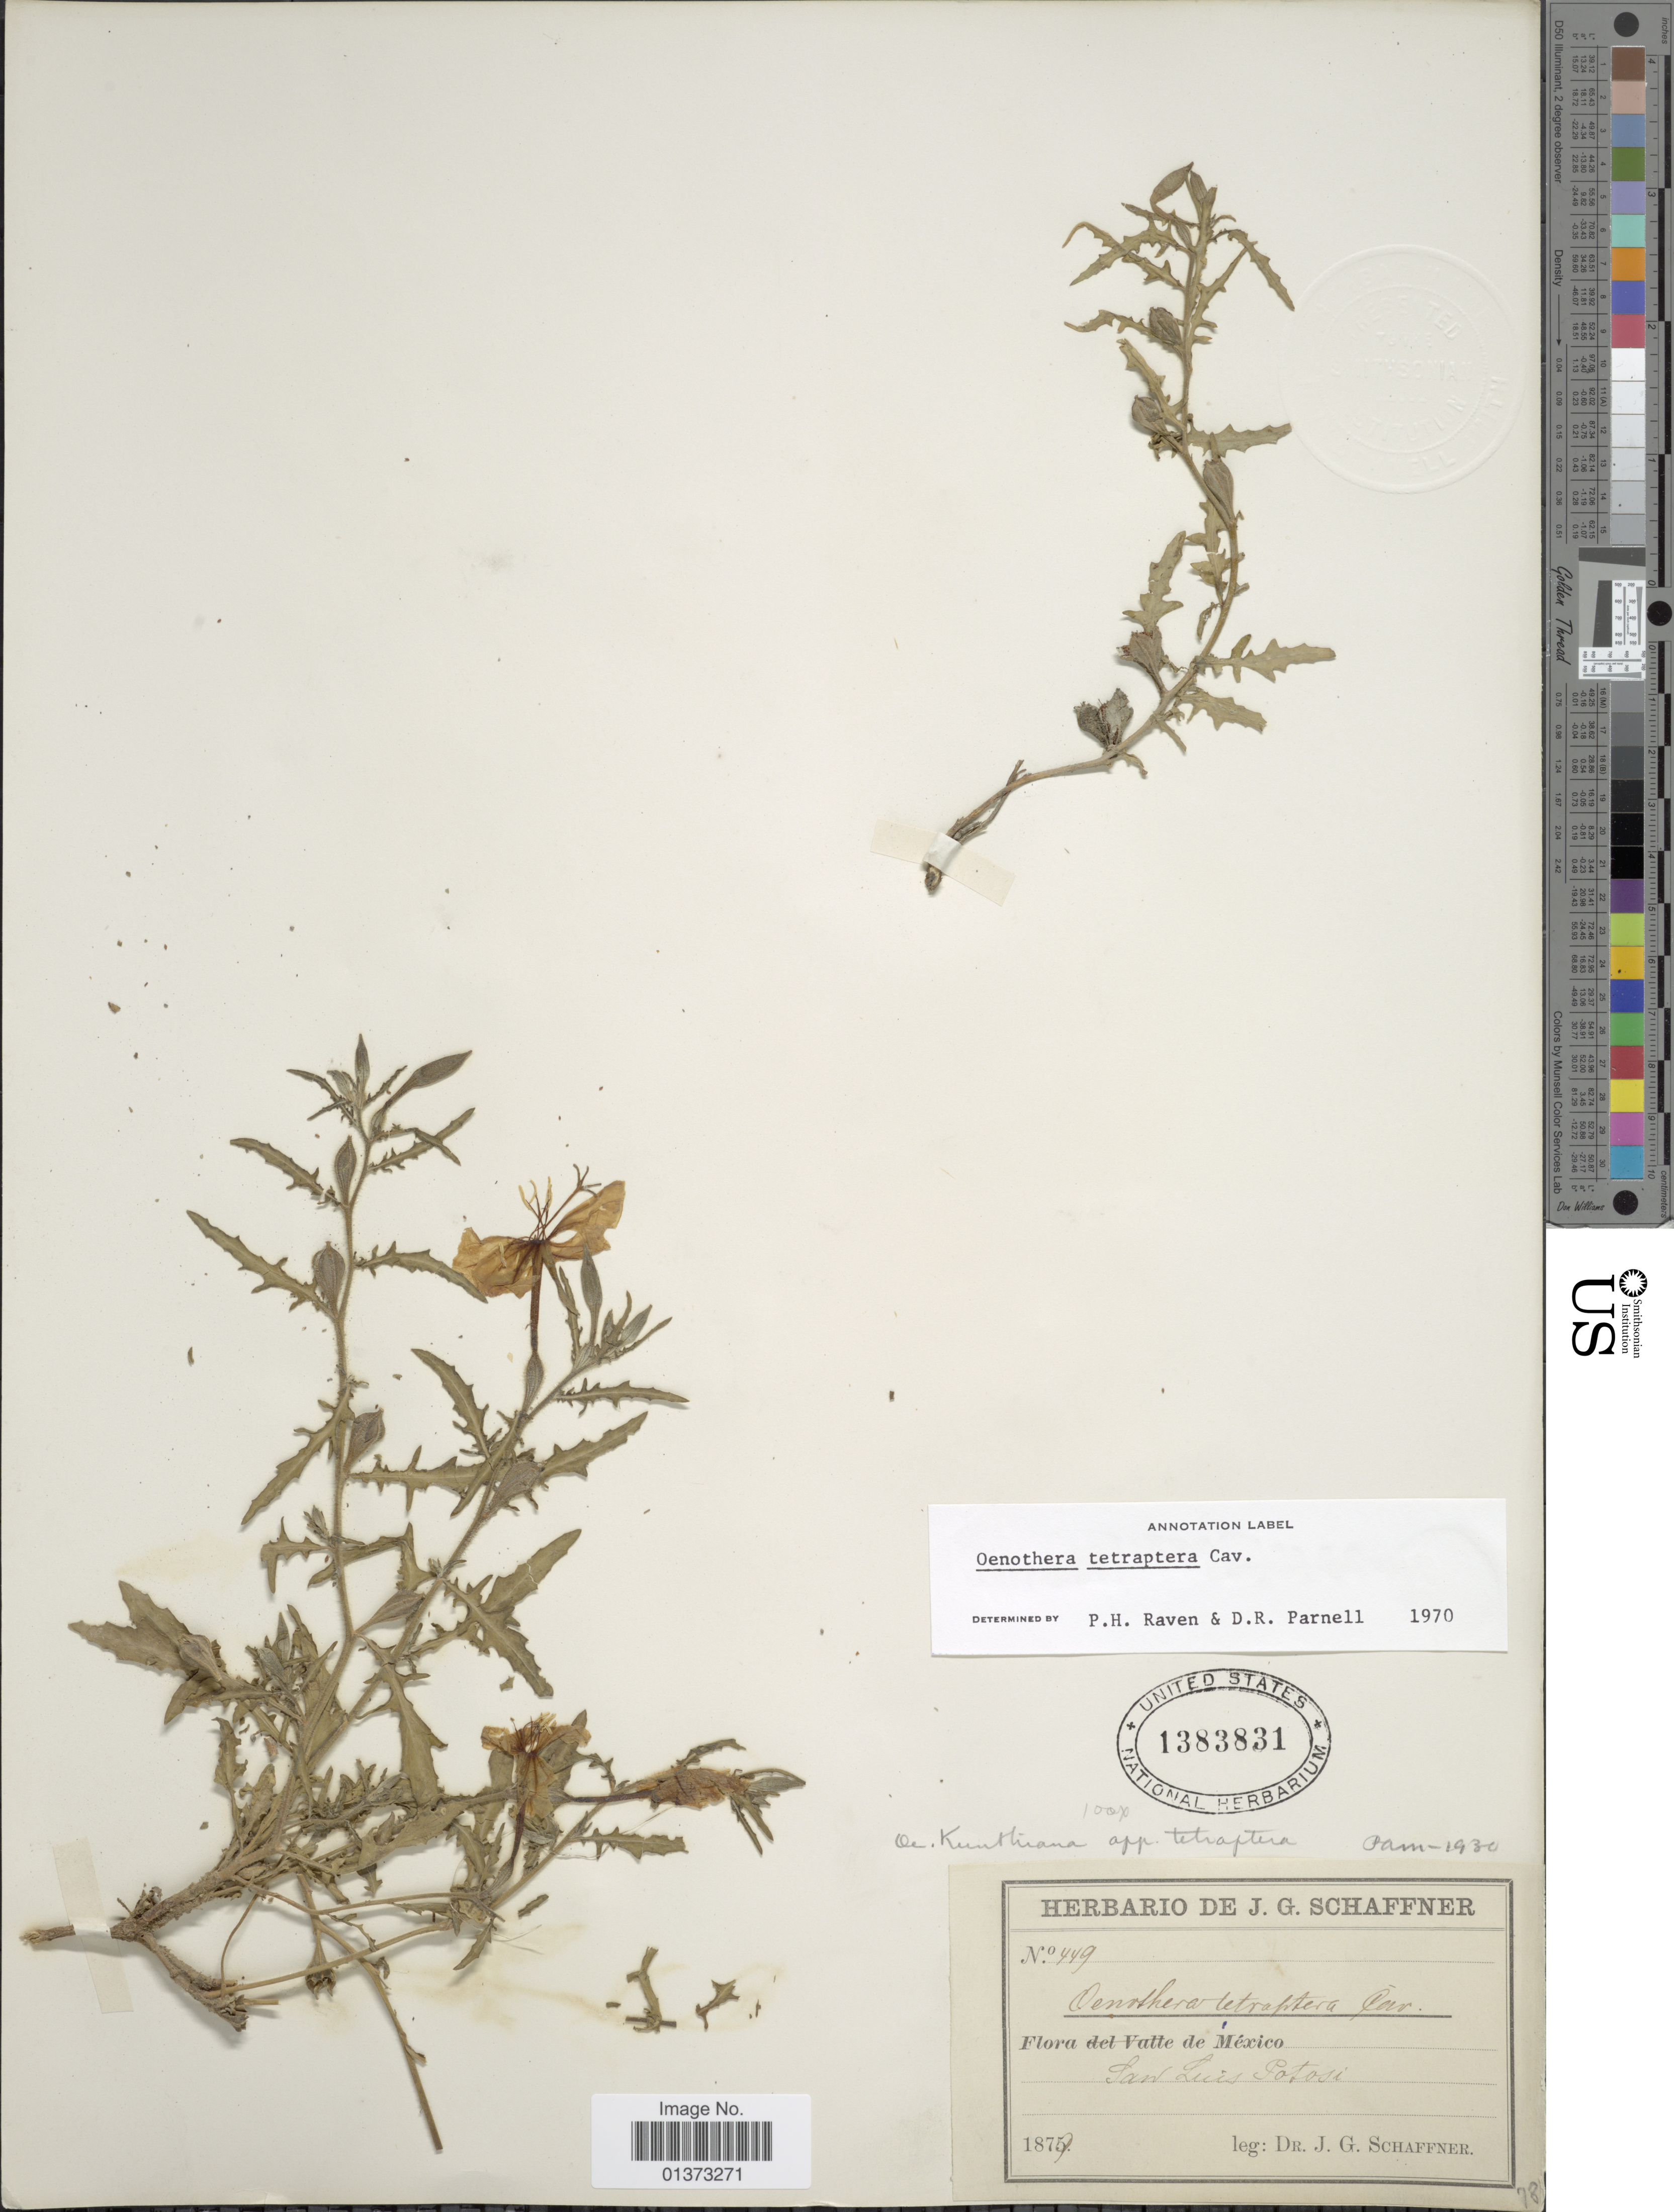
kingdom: Plantae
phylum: Tracheophyta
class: Magnoliopsida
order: Myrtales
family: Onagraceae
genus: Oenothera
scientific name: Oenothera tetraptera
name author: Cav.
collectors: J. G. Schaffner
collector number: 449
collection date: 1879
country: Mexico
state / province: San Luis Potosí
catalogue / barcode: US 1383831